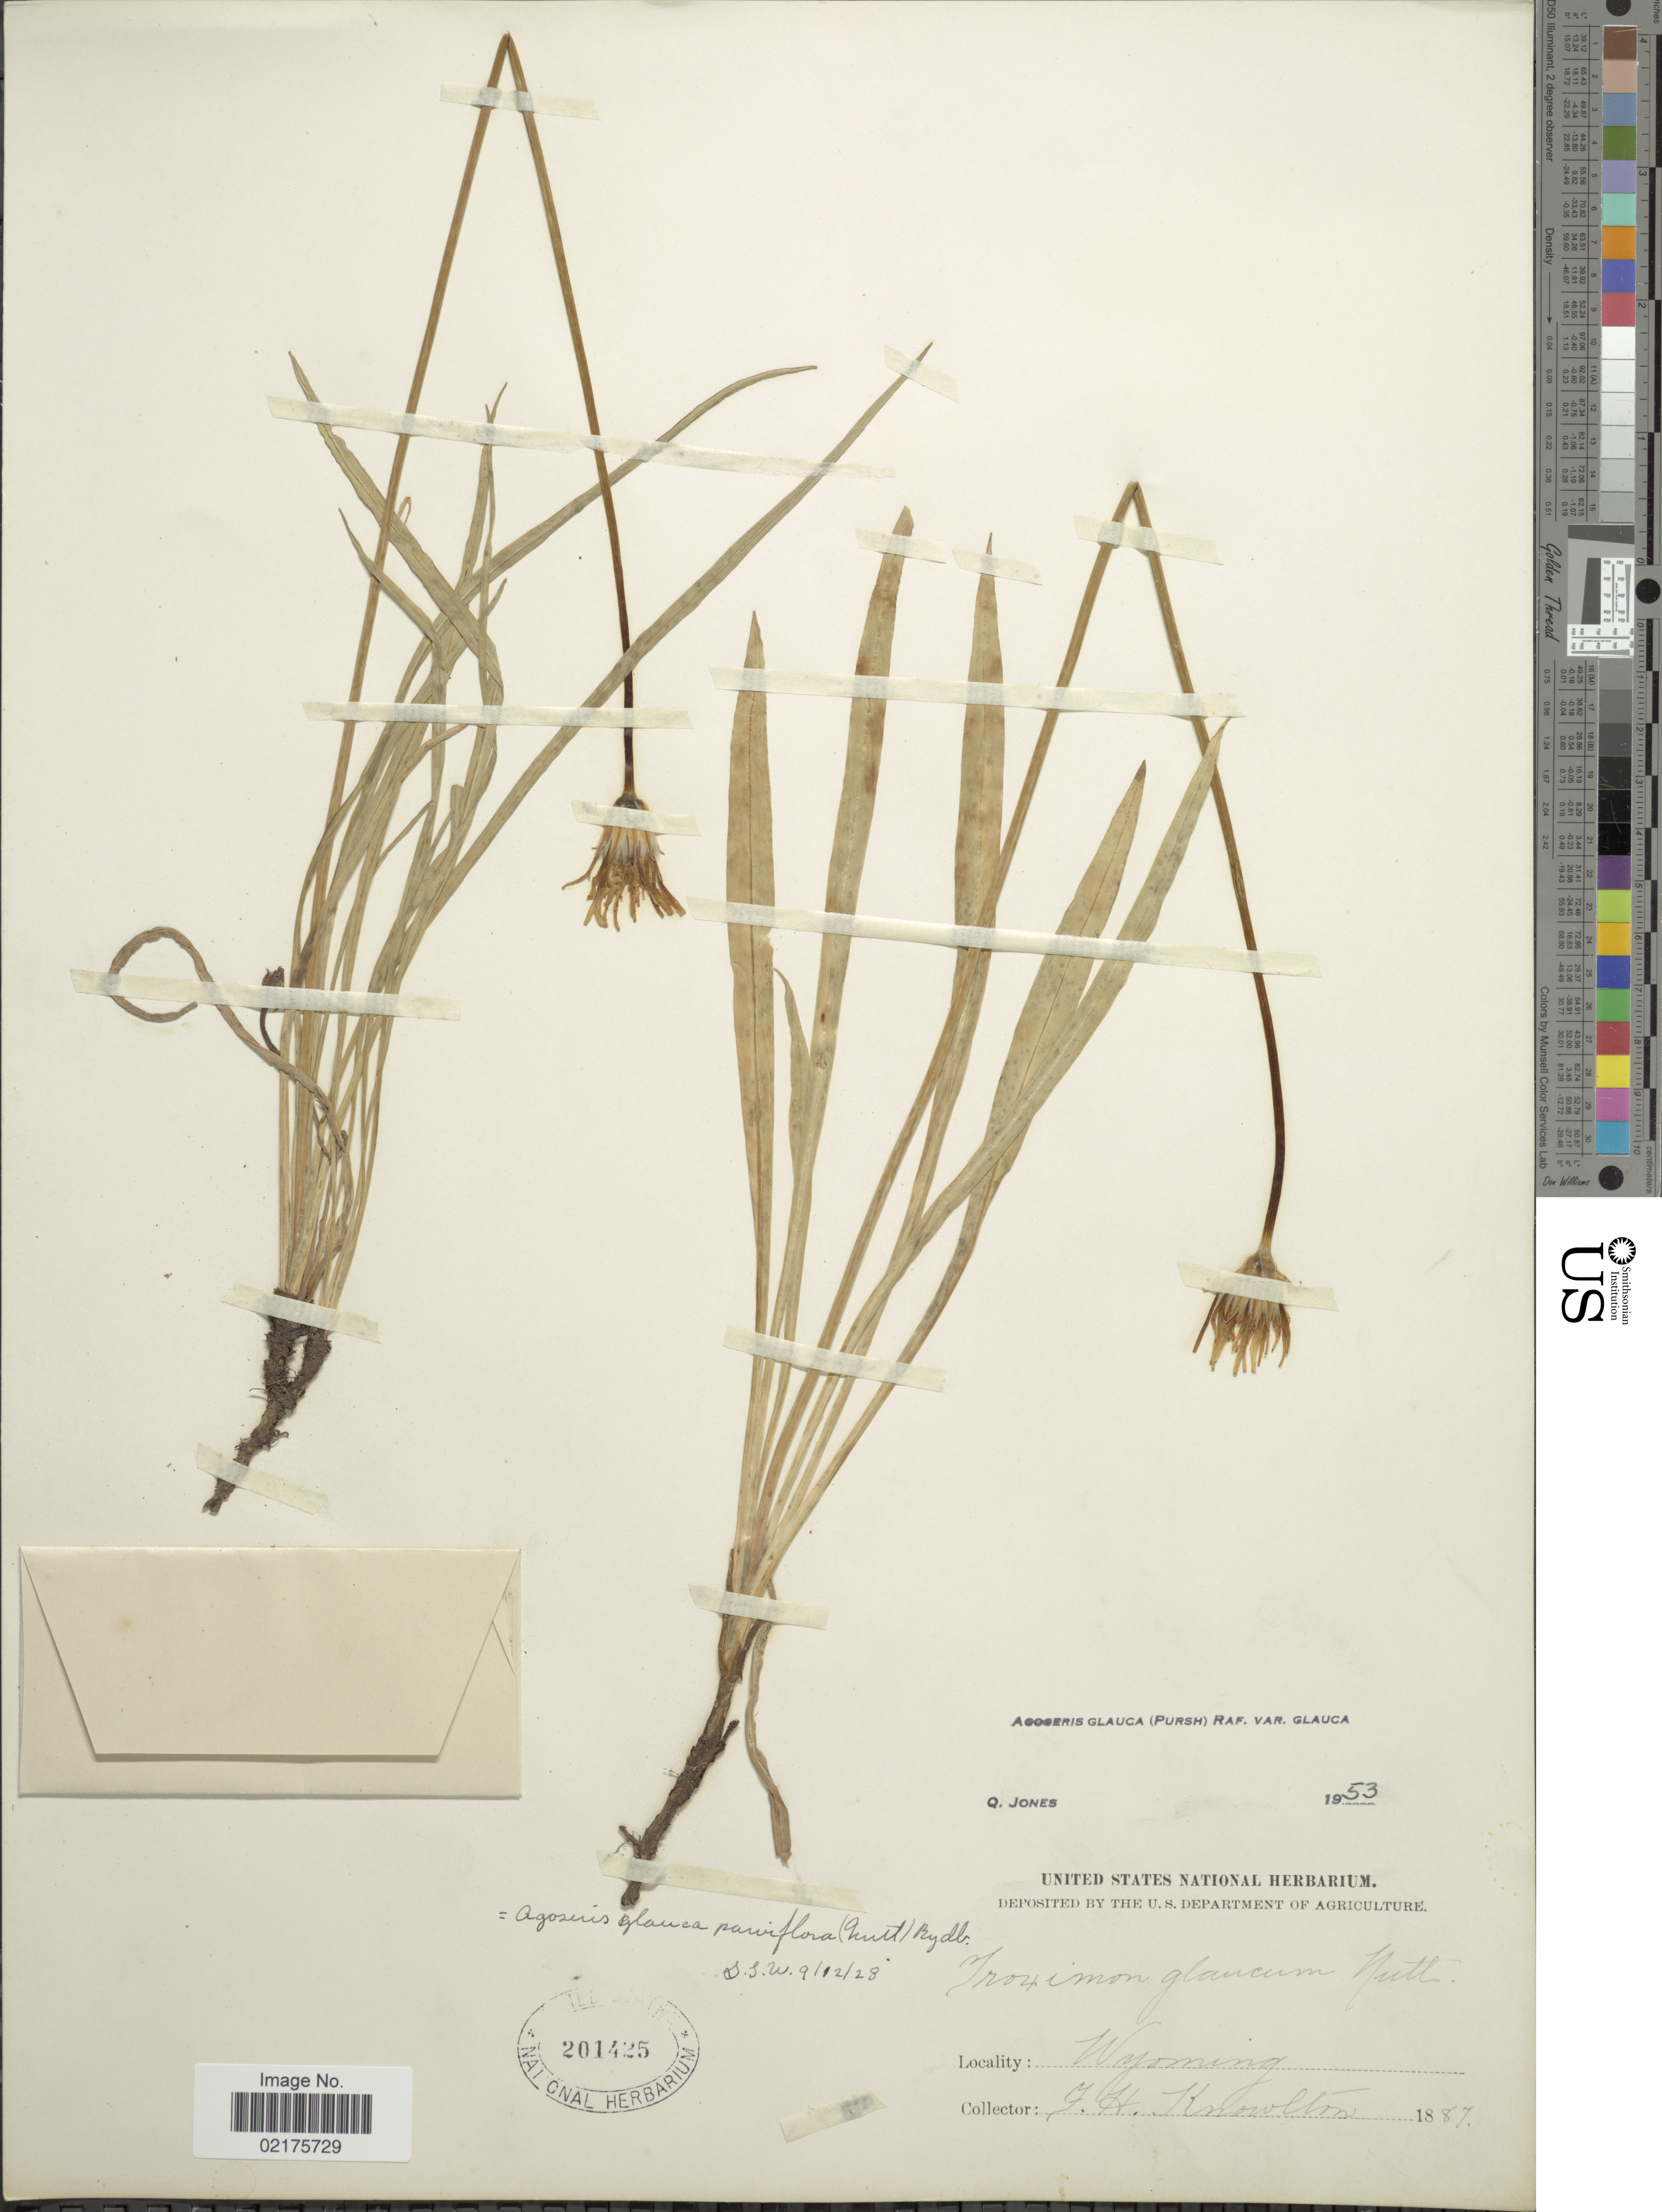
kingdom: Plantae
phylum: Tracheophyta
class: Magnoliopsida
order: Asterales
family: Asteraceae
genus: Agoseris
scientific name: Agoseris glauca var. glauca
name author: (Pursh) Raf.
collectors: F. H. Knowlton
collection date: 1887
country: United States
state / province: Wyoming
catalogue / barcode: US 201425